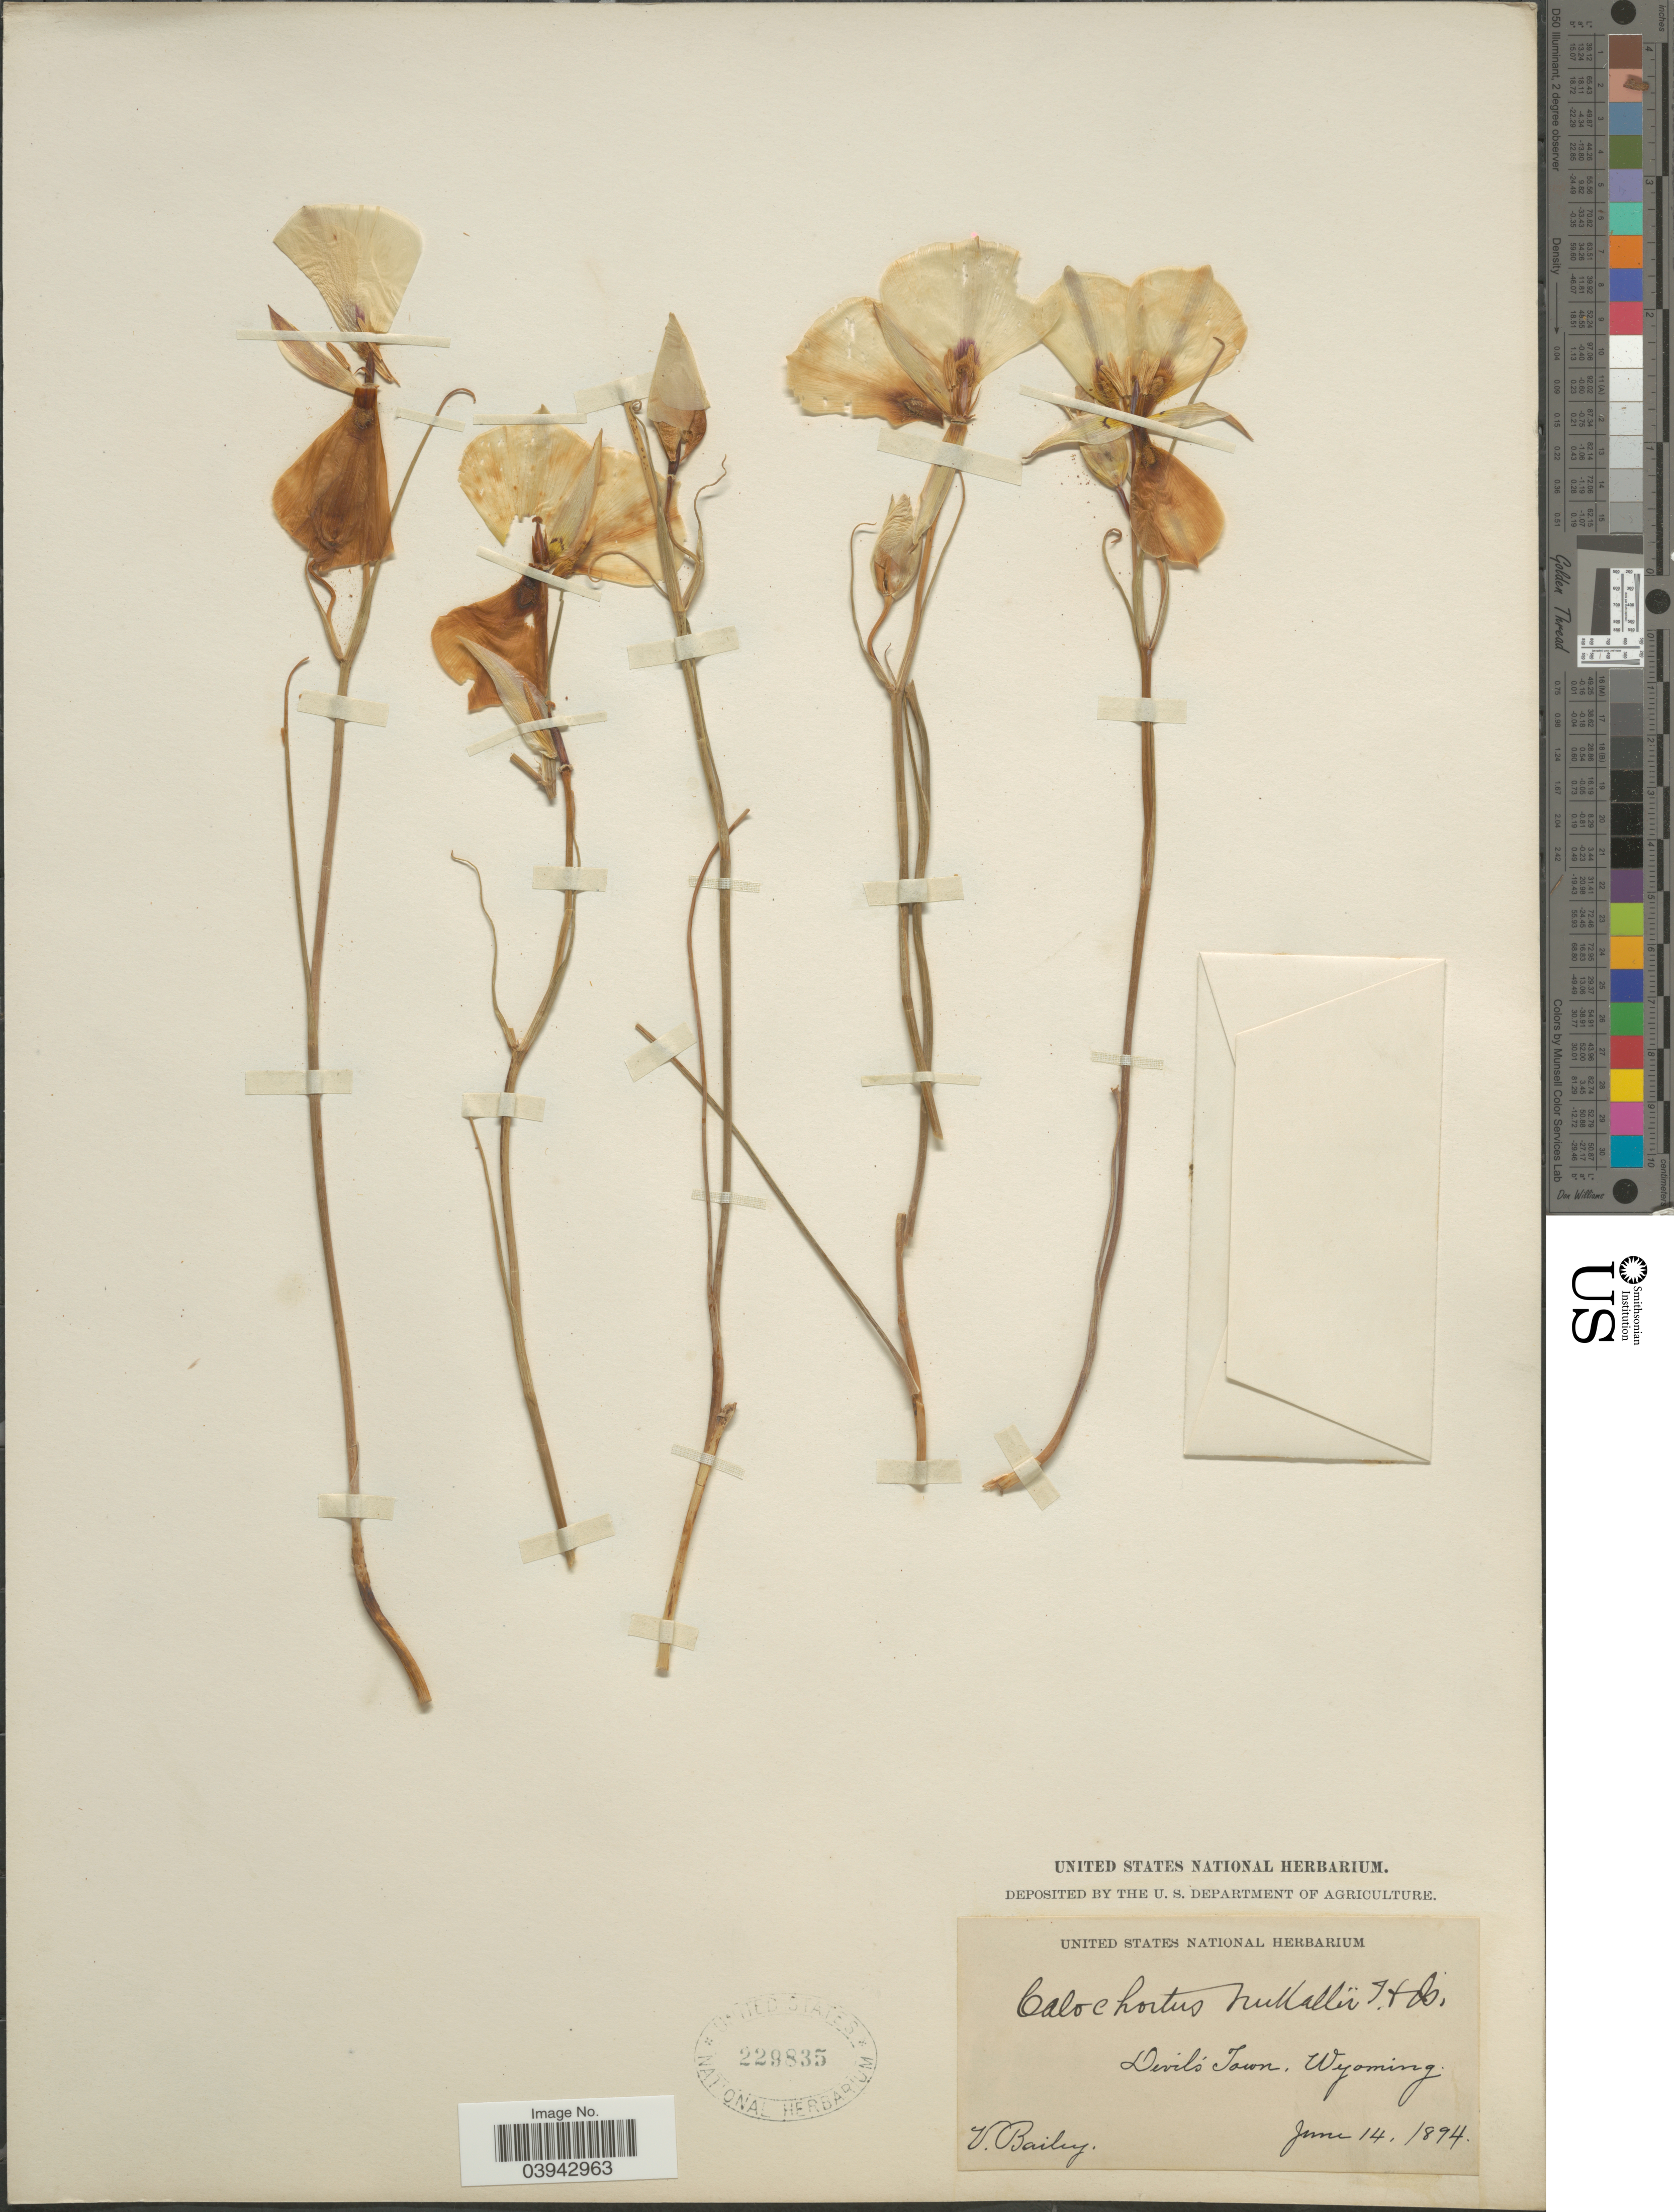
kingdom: Plantae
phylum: Tracheophyta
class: Liliopsida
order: Liliales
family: Liliaceae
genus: Calochortus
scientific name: Calochortus nuttallii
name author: Torr.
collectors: V. L. Bailey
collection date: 1894-06-14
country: United States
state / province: Wyoming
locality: Devil's Town.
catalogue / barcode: US 229835